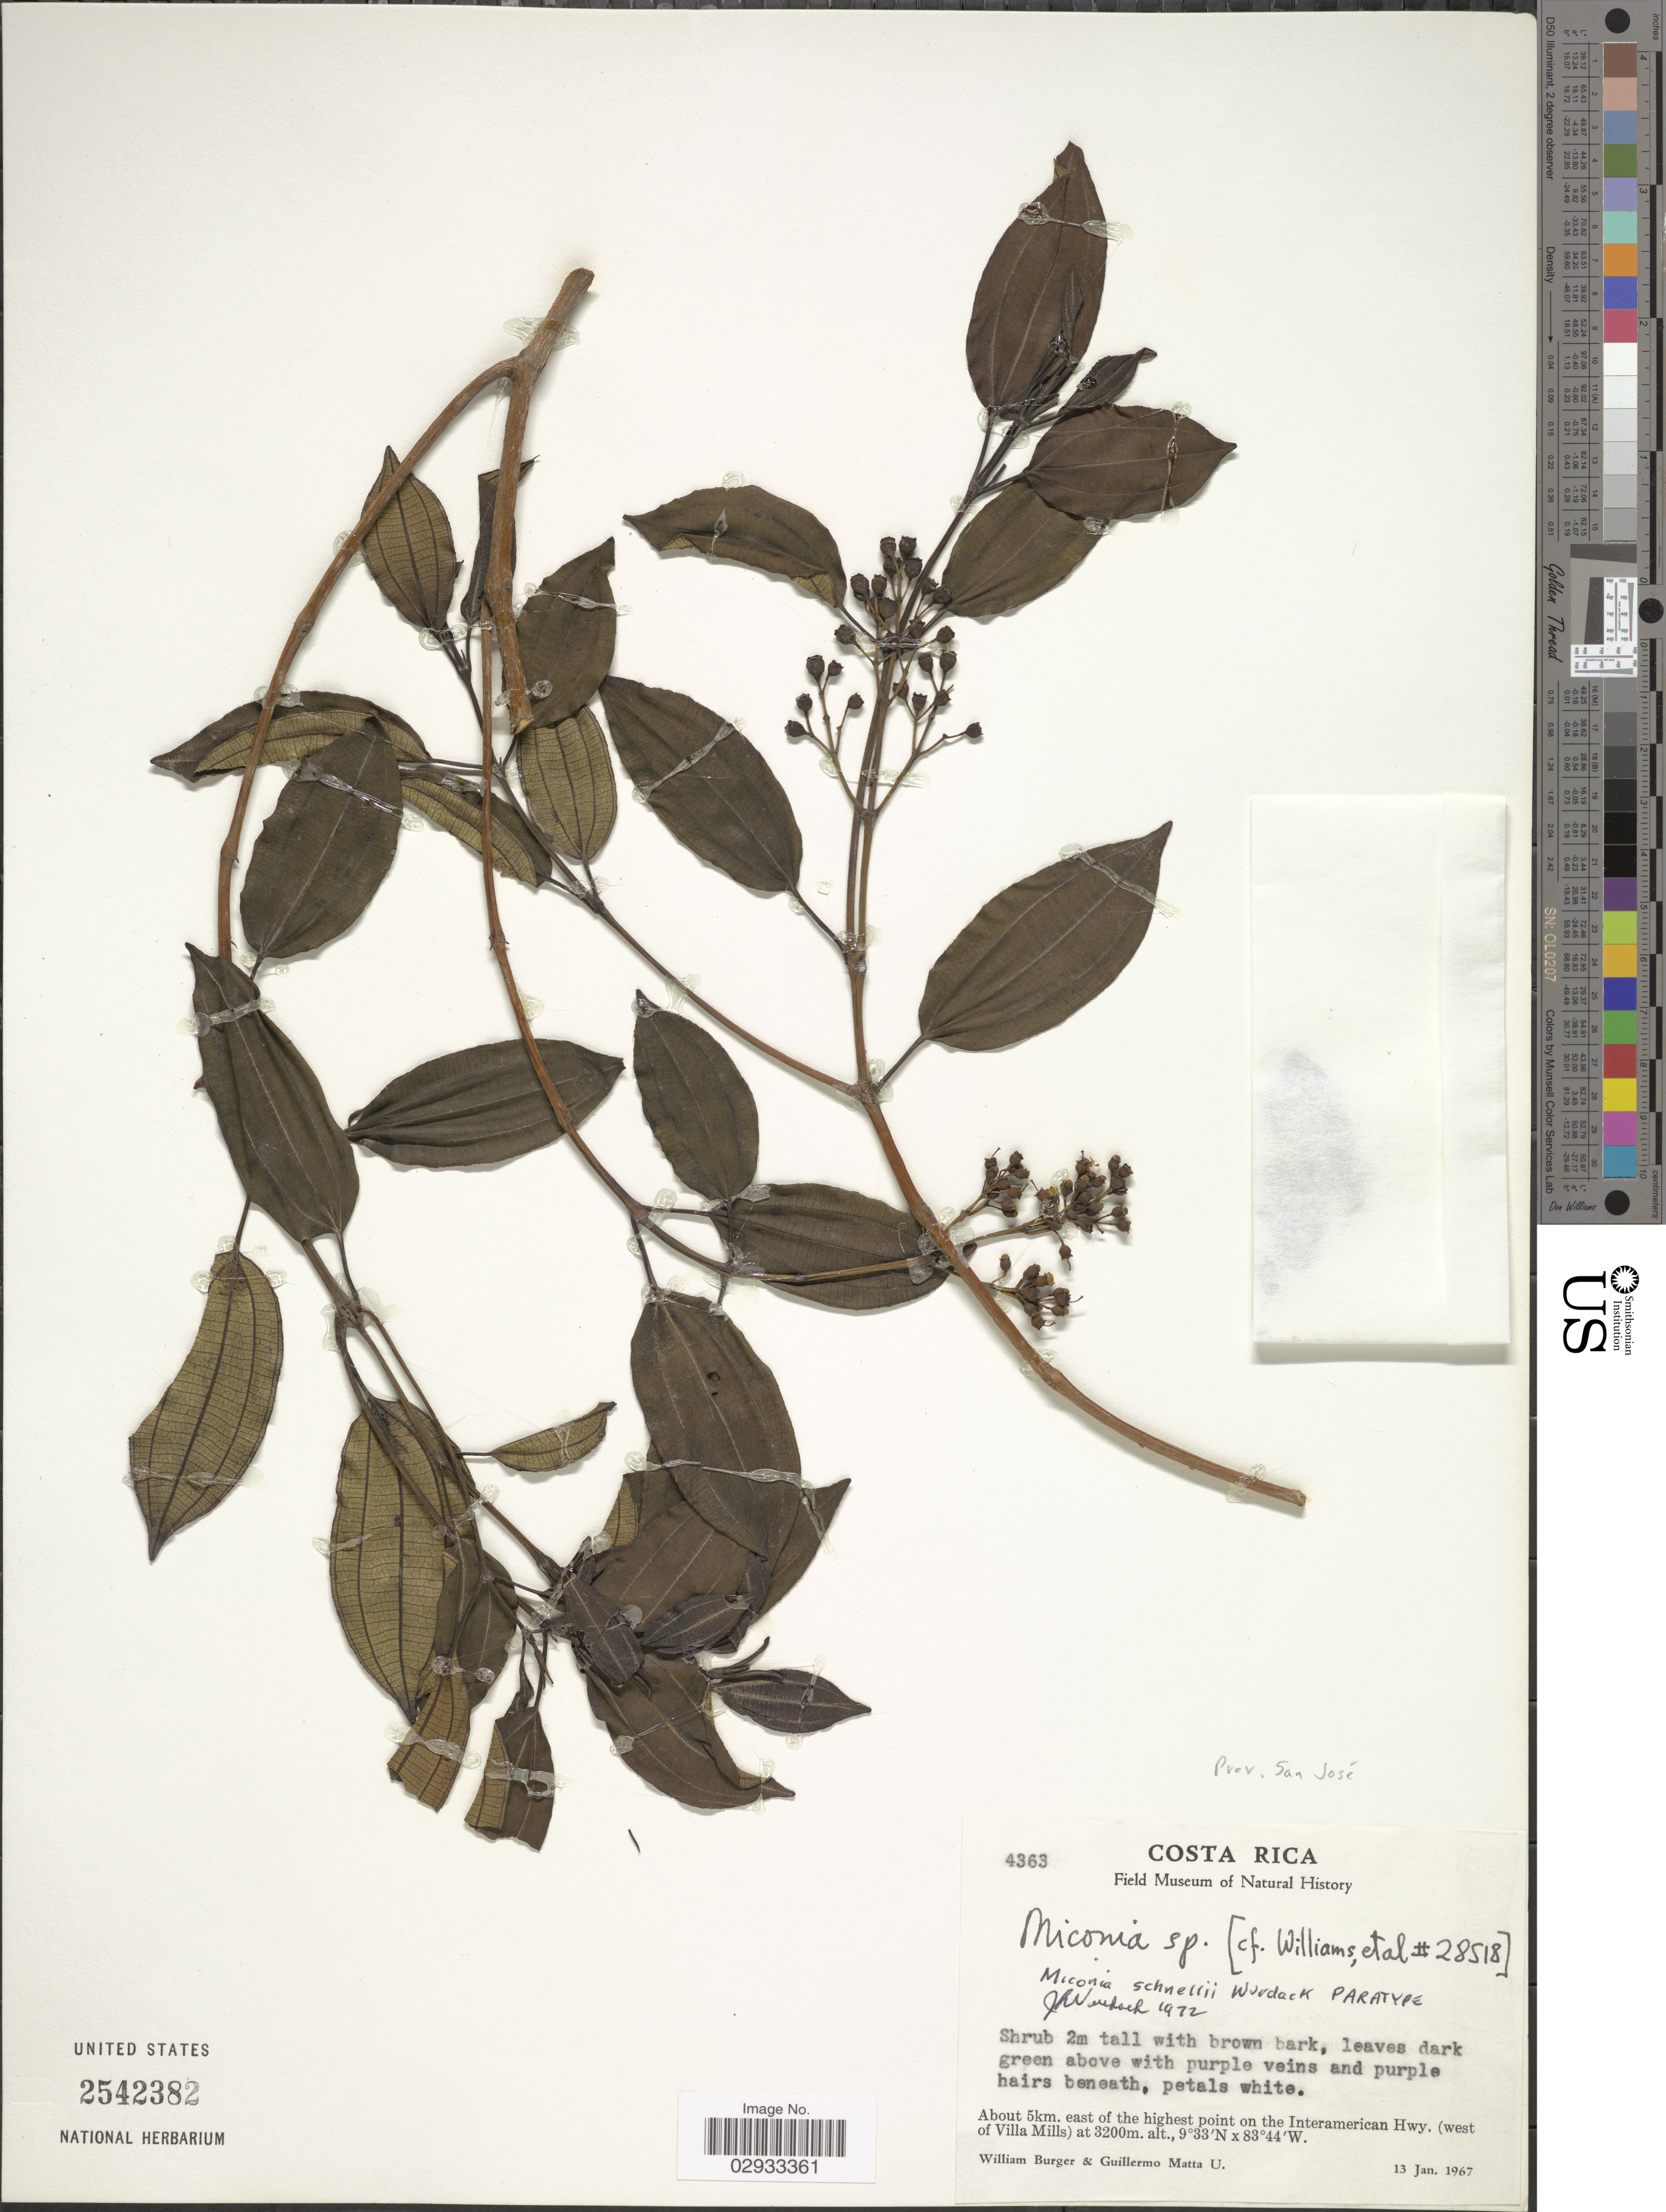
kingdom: Plantae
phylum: Tracheophyta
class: Magnoliopsida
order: Myrtales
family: Melastomataceae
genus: Miconia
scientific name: Miconia schnellii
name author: Wurdack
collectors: W. Burger & G. Matta U.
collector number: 4363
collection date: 1967-01-13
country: Costa Rica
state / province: San José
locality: About 5 km. east of the highest point on the Interamerican Hwy. (west of Villa Mills).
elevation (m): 3200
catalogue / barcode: US 2542382